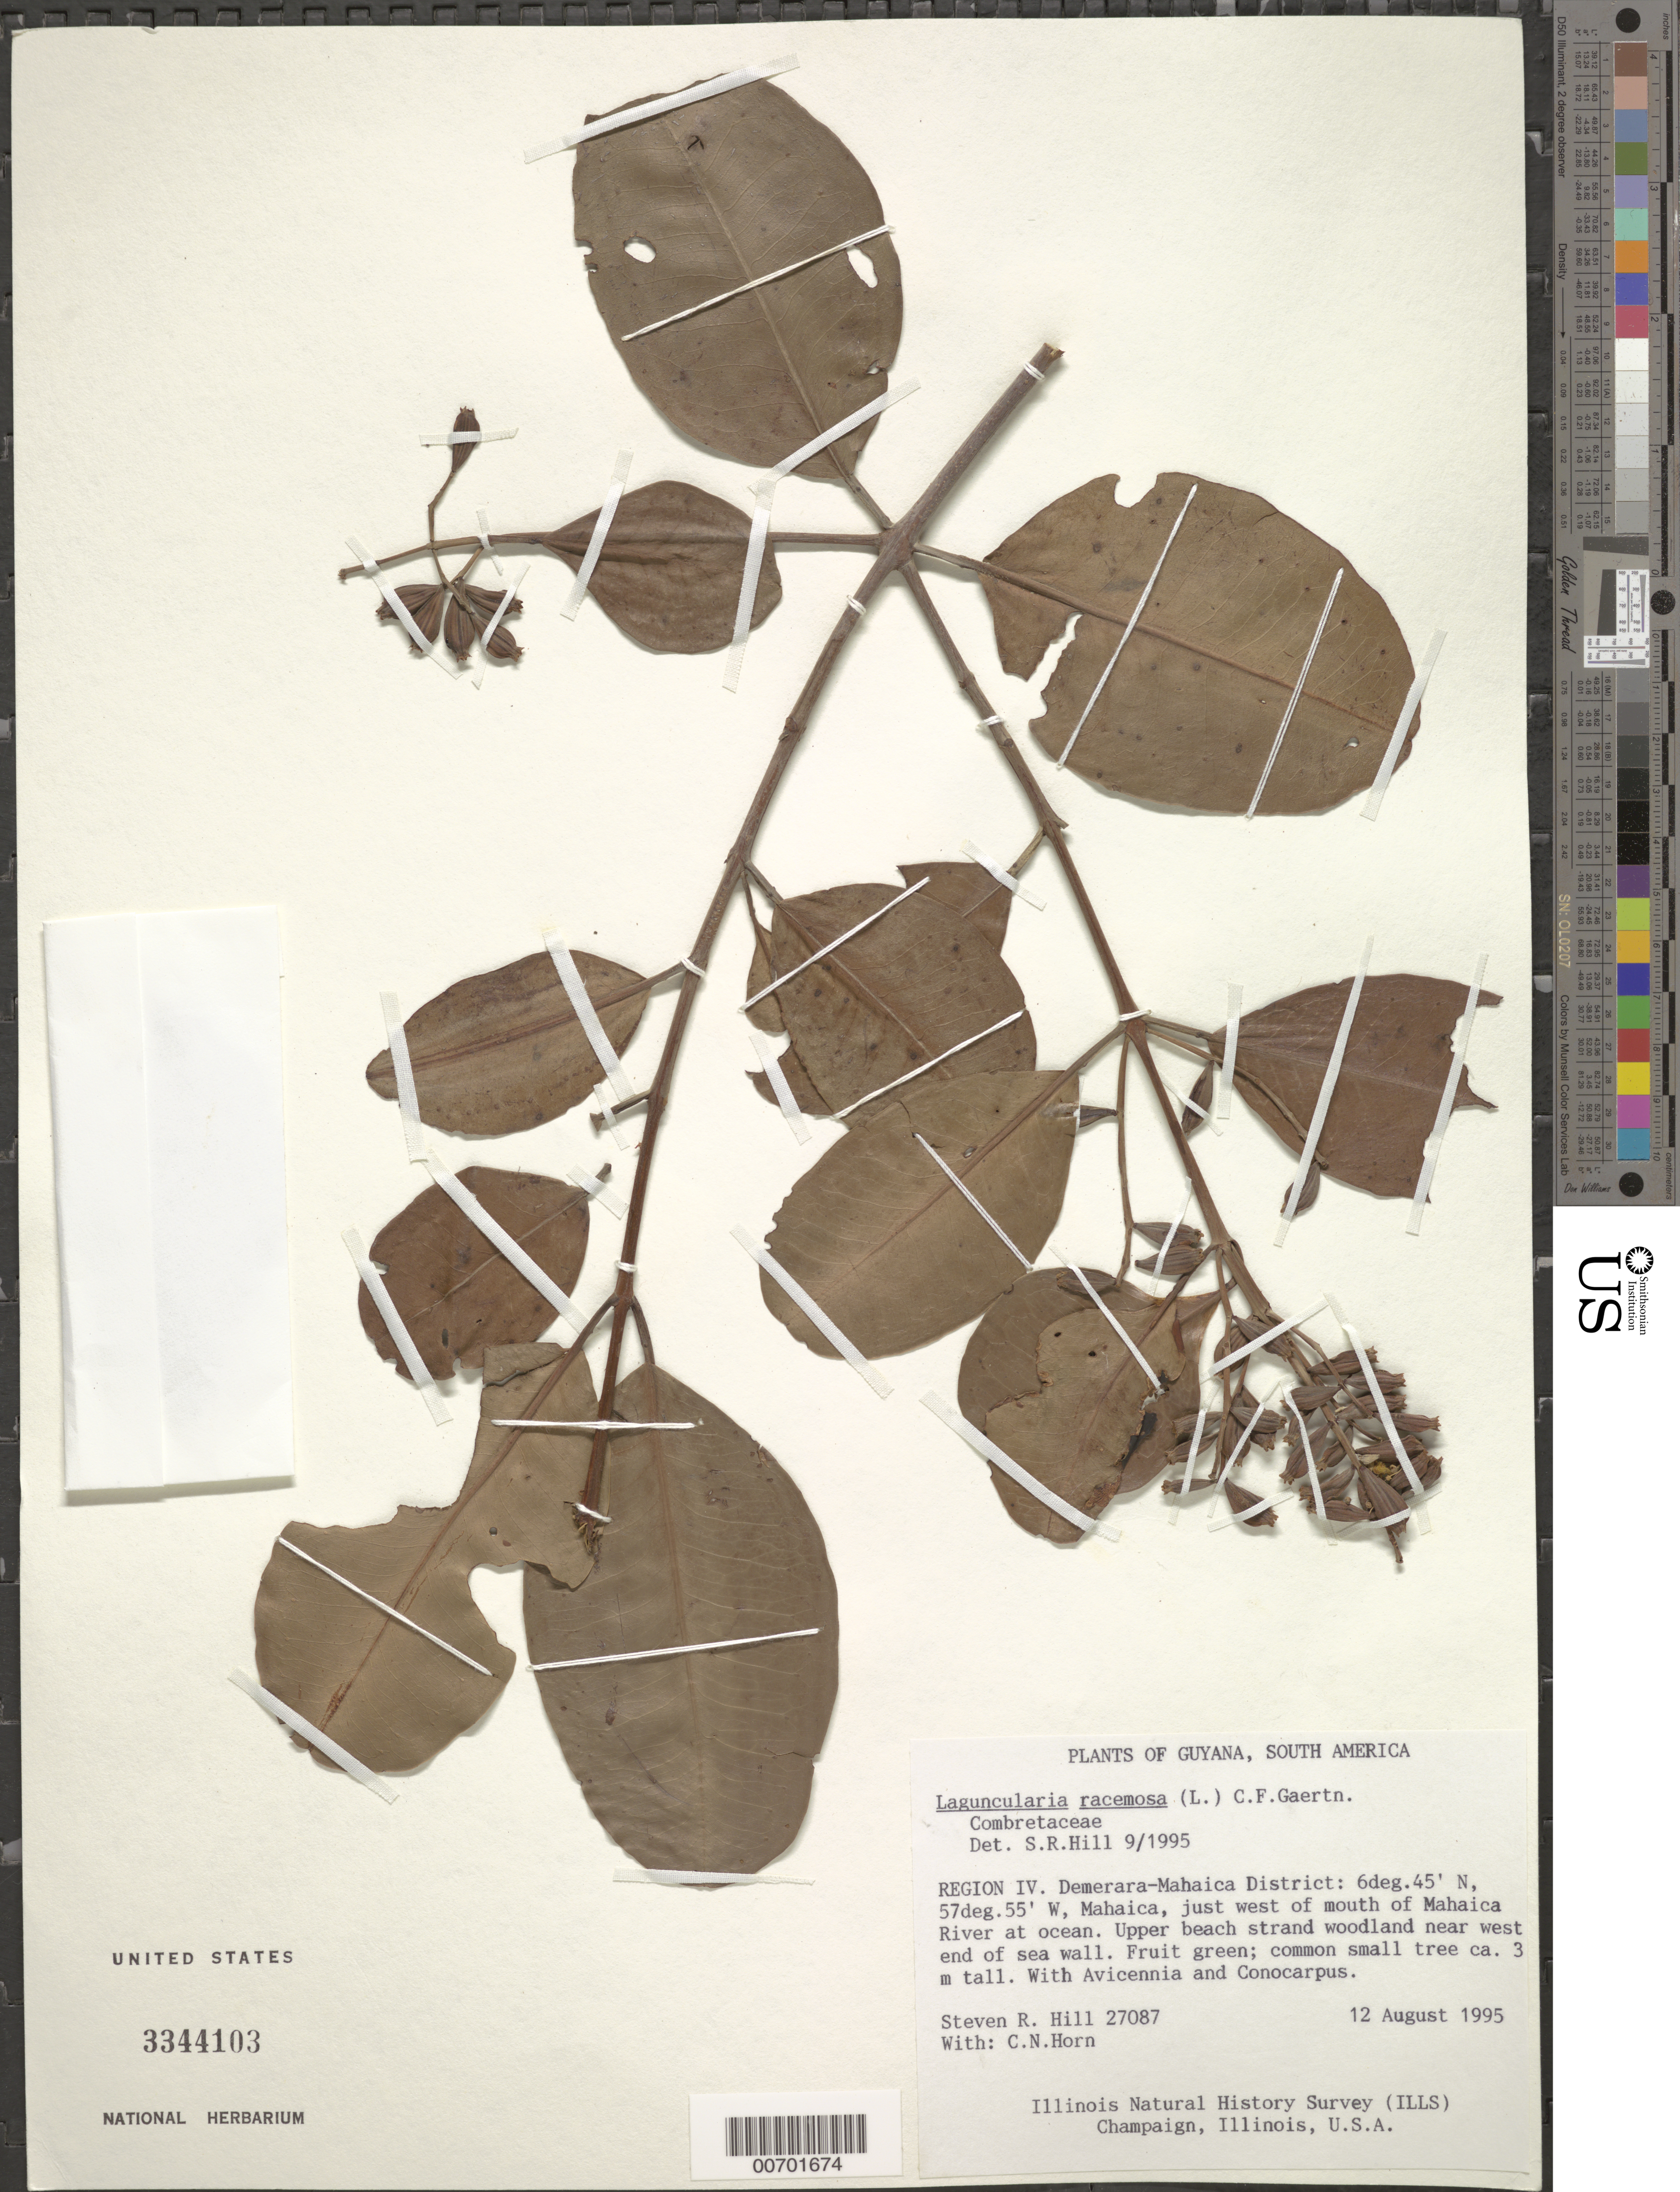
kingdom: Plantae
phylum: Tracheophyta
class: Magnoliopsida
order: Myrtales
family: Combretaceae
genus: Laguncularia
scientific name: Laguncularia racemosa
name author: (L.) C.F. Gaertn.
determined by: Hill, Steven R.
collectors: S. R. Hill & C. N. Horn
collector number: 27087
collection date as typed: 12-Aug-95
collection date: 1995-08-12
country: Guyana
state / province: Demerara-Mahaica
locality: Mahaica, on coast 20 miles east of Georgetown; just W of mouth of Mahaica R. at ocean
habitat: Upper beach strand woodland near west end of sea wall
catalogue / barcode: US 3344103